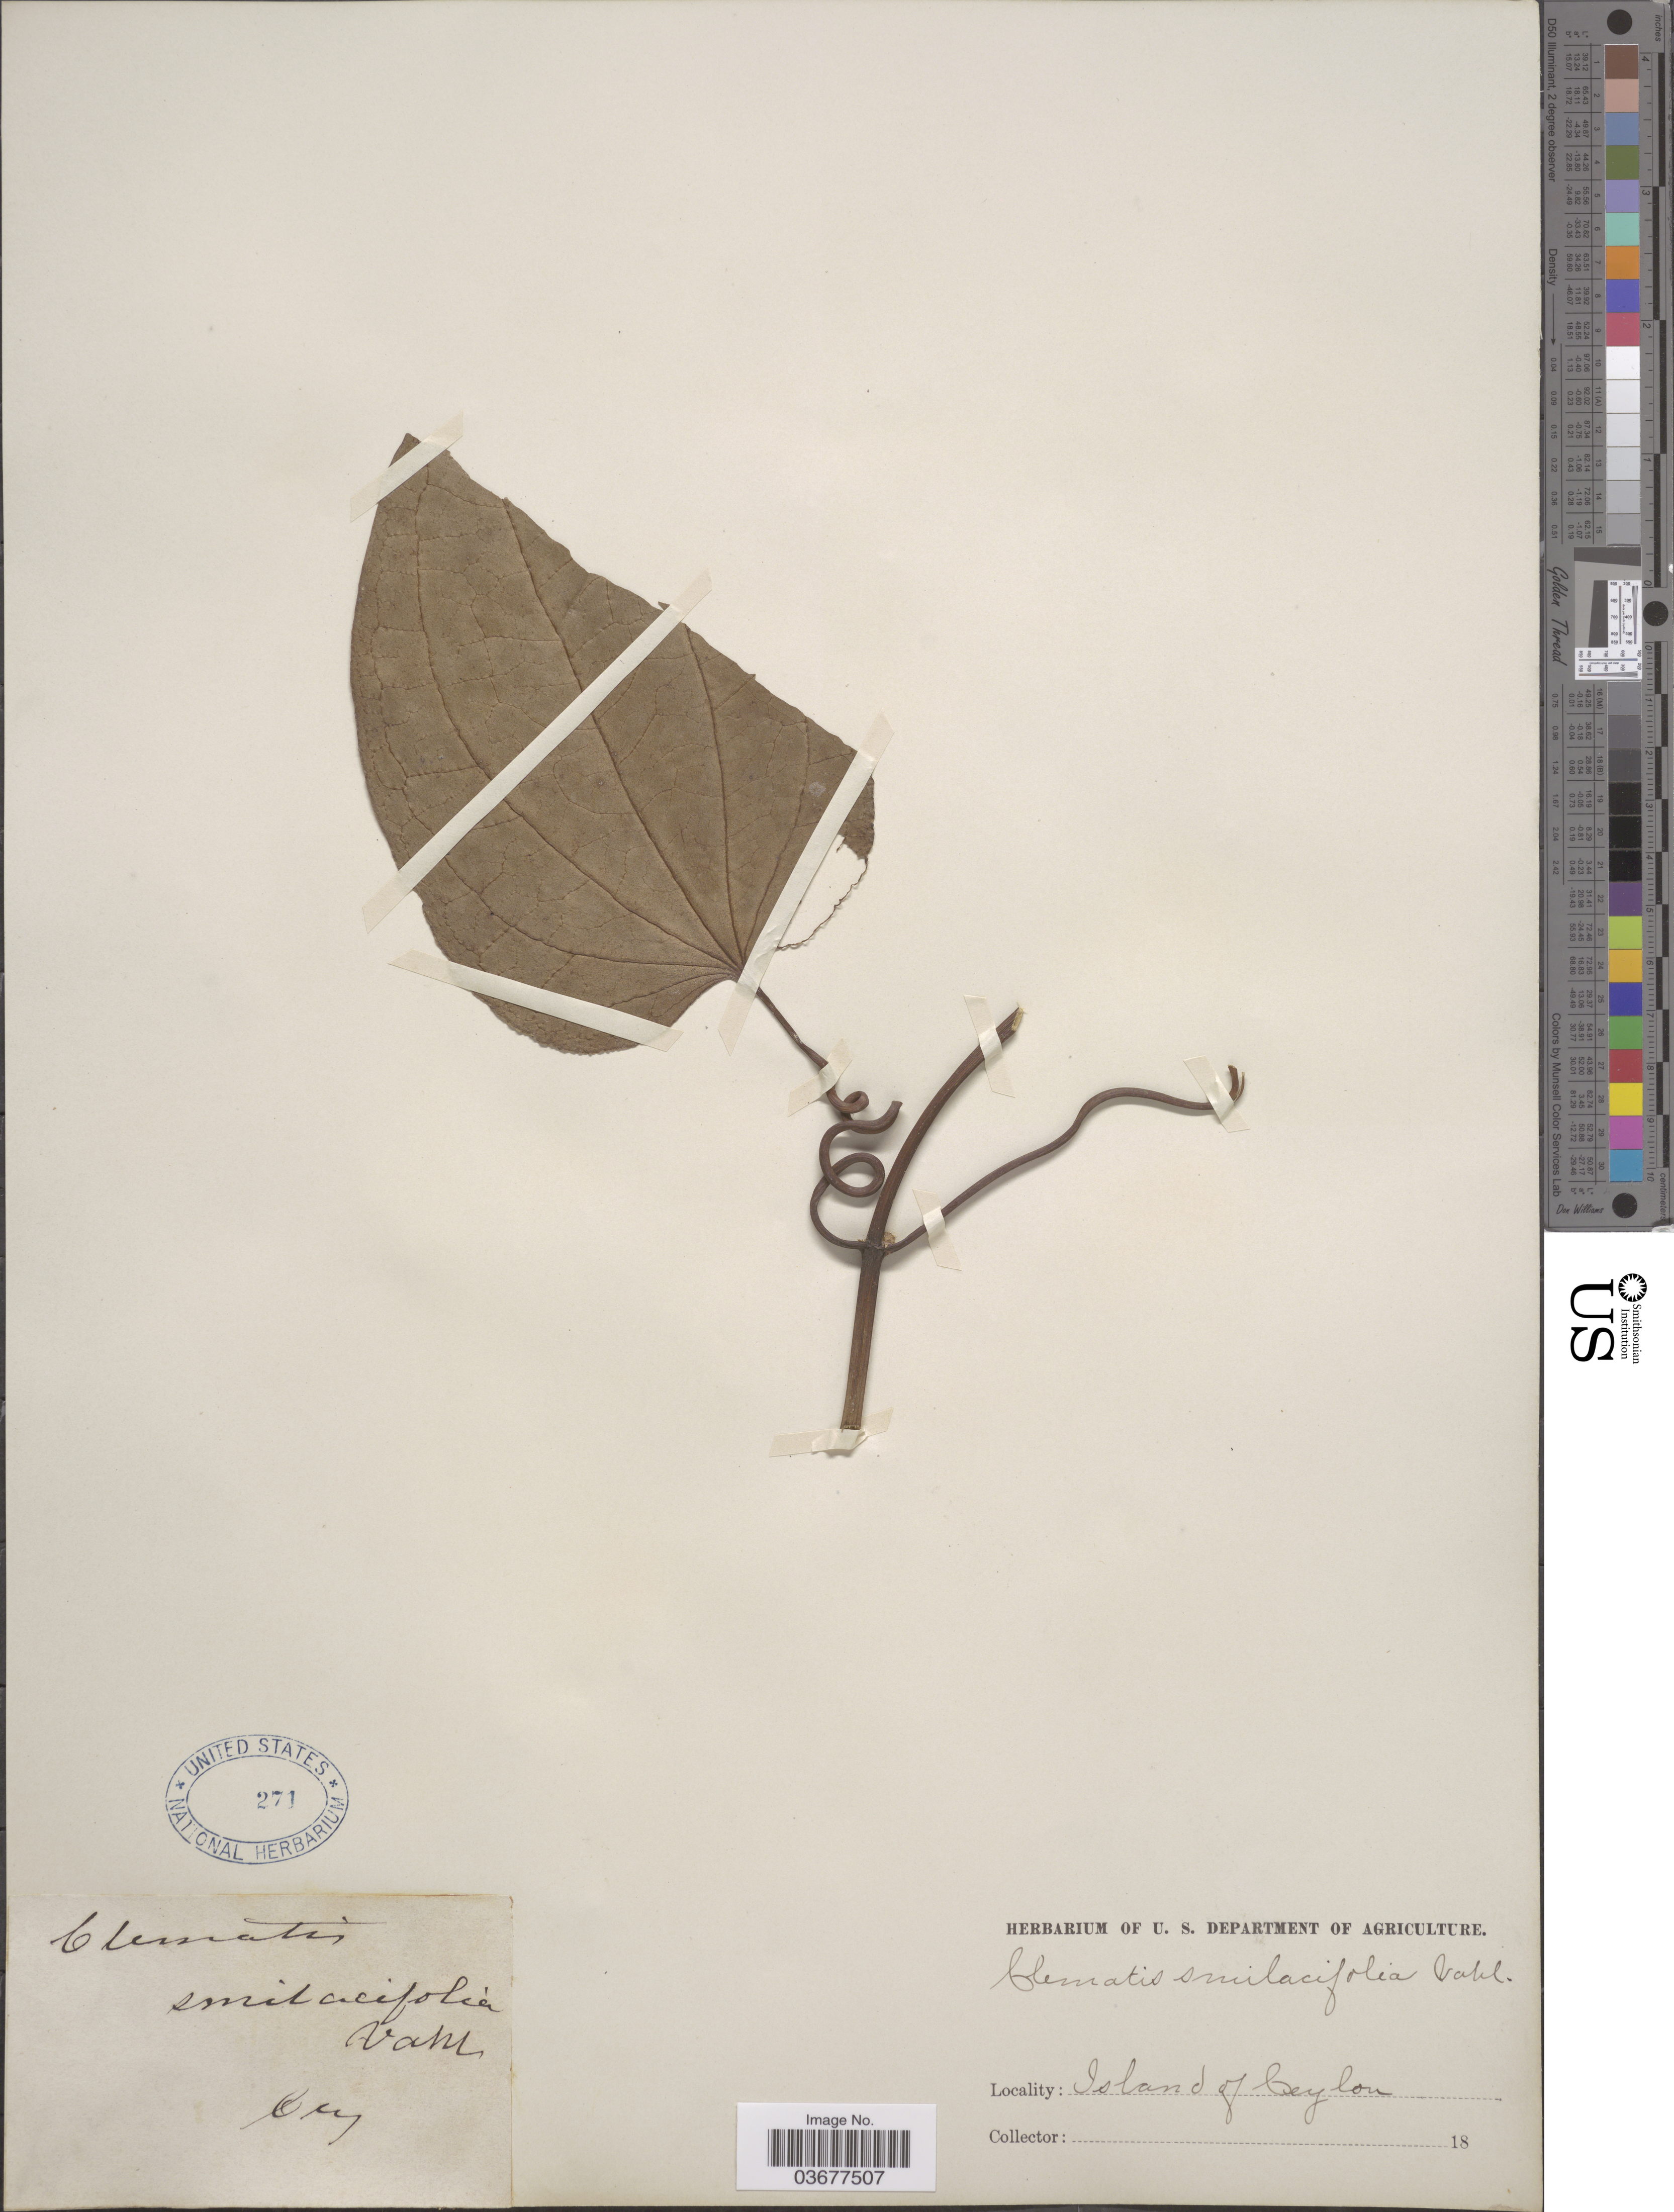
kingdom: Plantae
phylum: Tracheophyta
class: Magnoliopsida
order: Ranunculales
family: Ranunculaceae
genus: Clematis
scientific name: Clematis smilacifolia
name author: Wall.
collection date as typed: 18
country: Sri Lanka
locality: Island of Ceylon.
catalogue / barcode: US 271